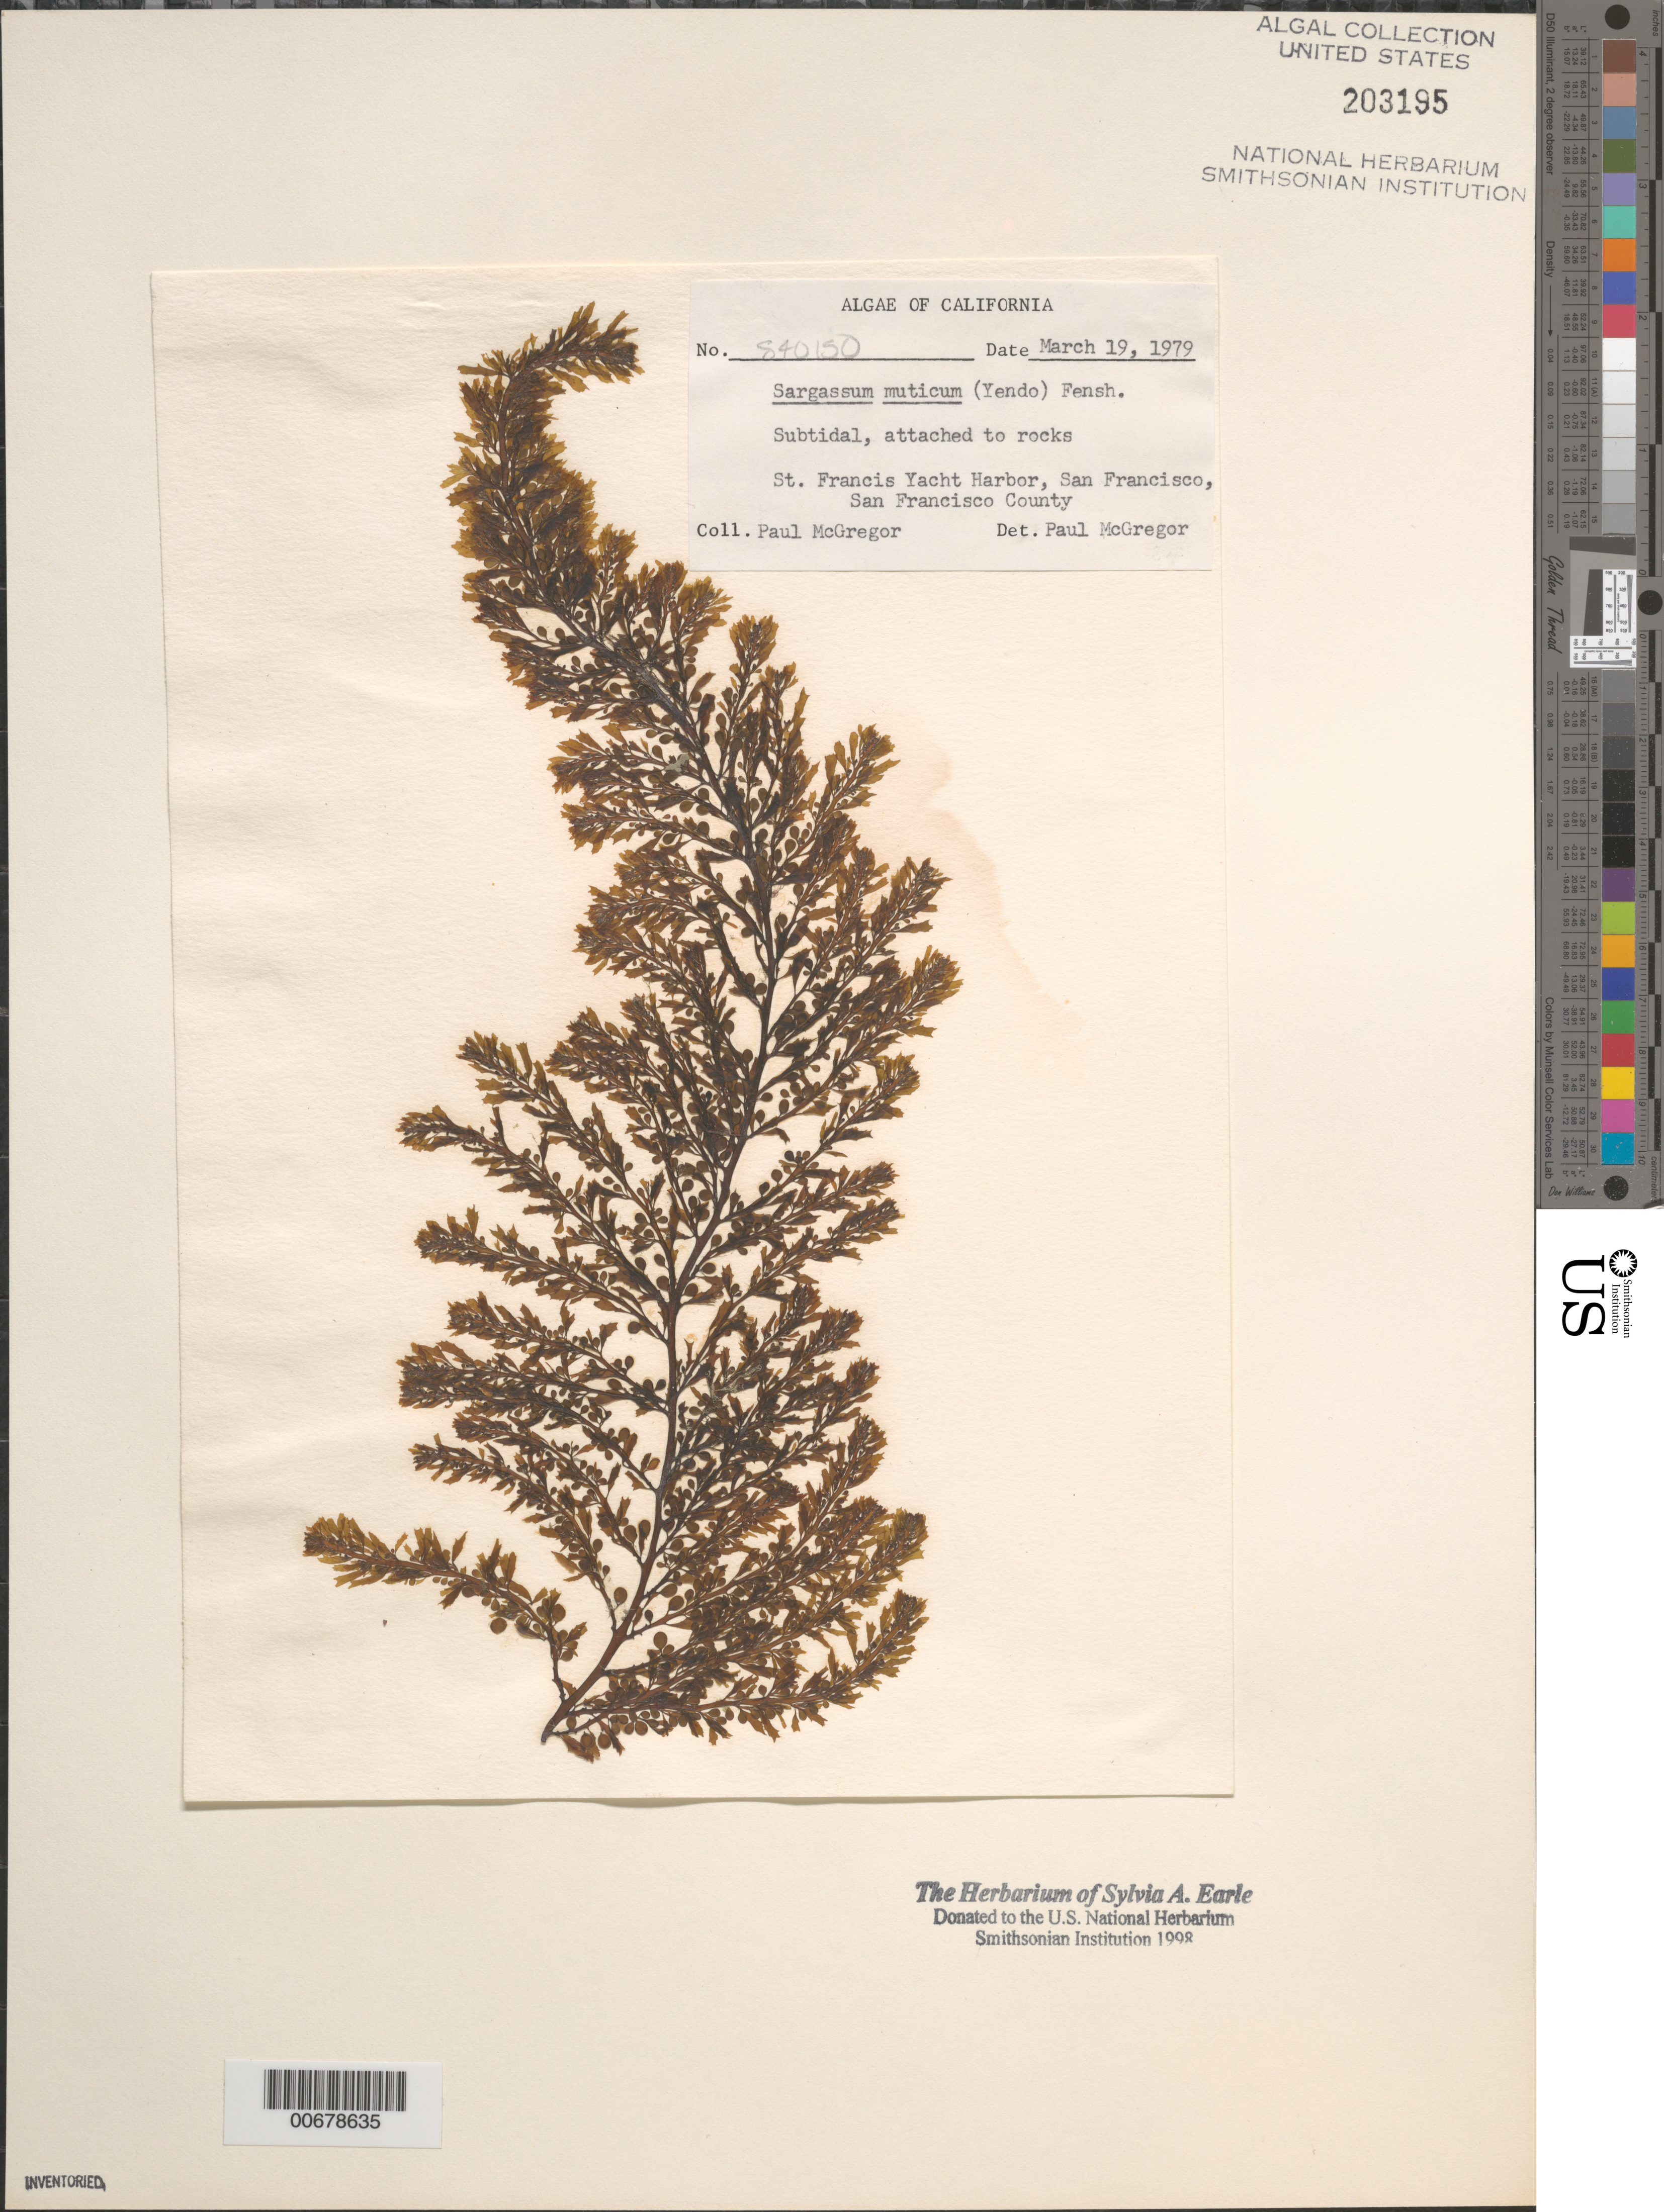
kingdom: Chromista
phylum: Ochrophyta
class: Phaeophyceae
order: Fucales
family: Sargassaceae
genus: Sargassum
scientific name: Sargassum muticum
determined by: McGregor, Paul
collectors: P. McGregor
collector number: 840150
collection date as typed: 19 Mar 1979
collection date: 1979-03-19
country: United States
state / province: California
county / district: San Francisco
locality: San Francisco, St. Francis Yacht Harbor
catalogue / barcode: US 203195